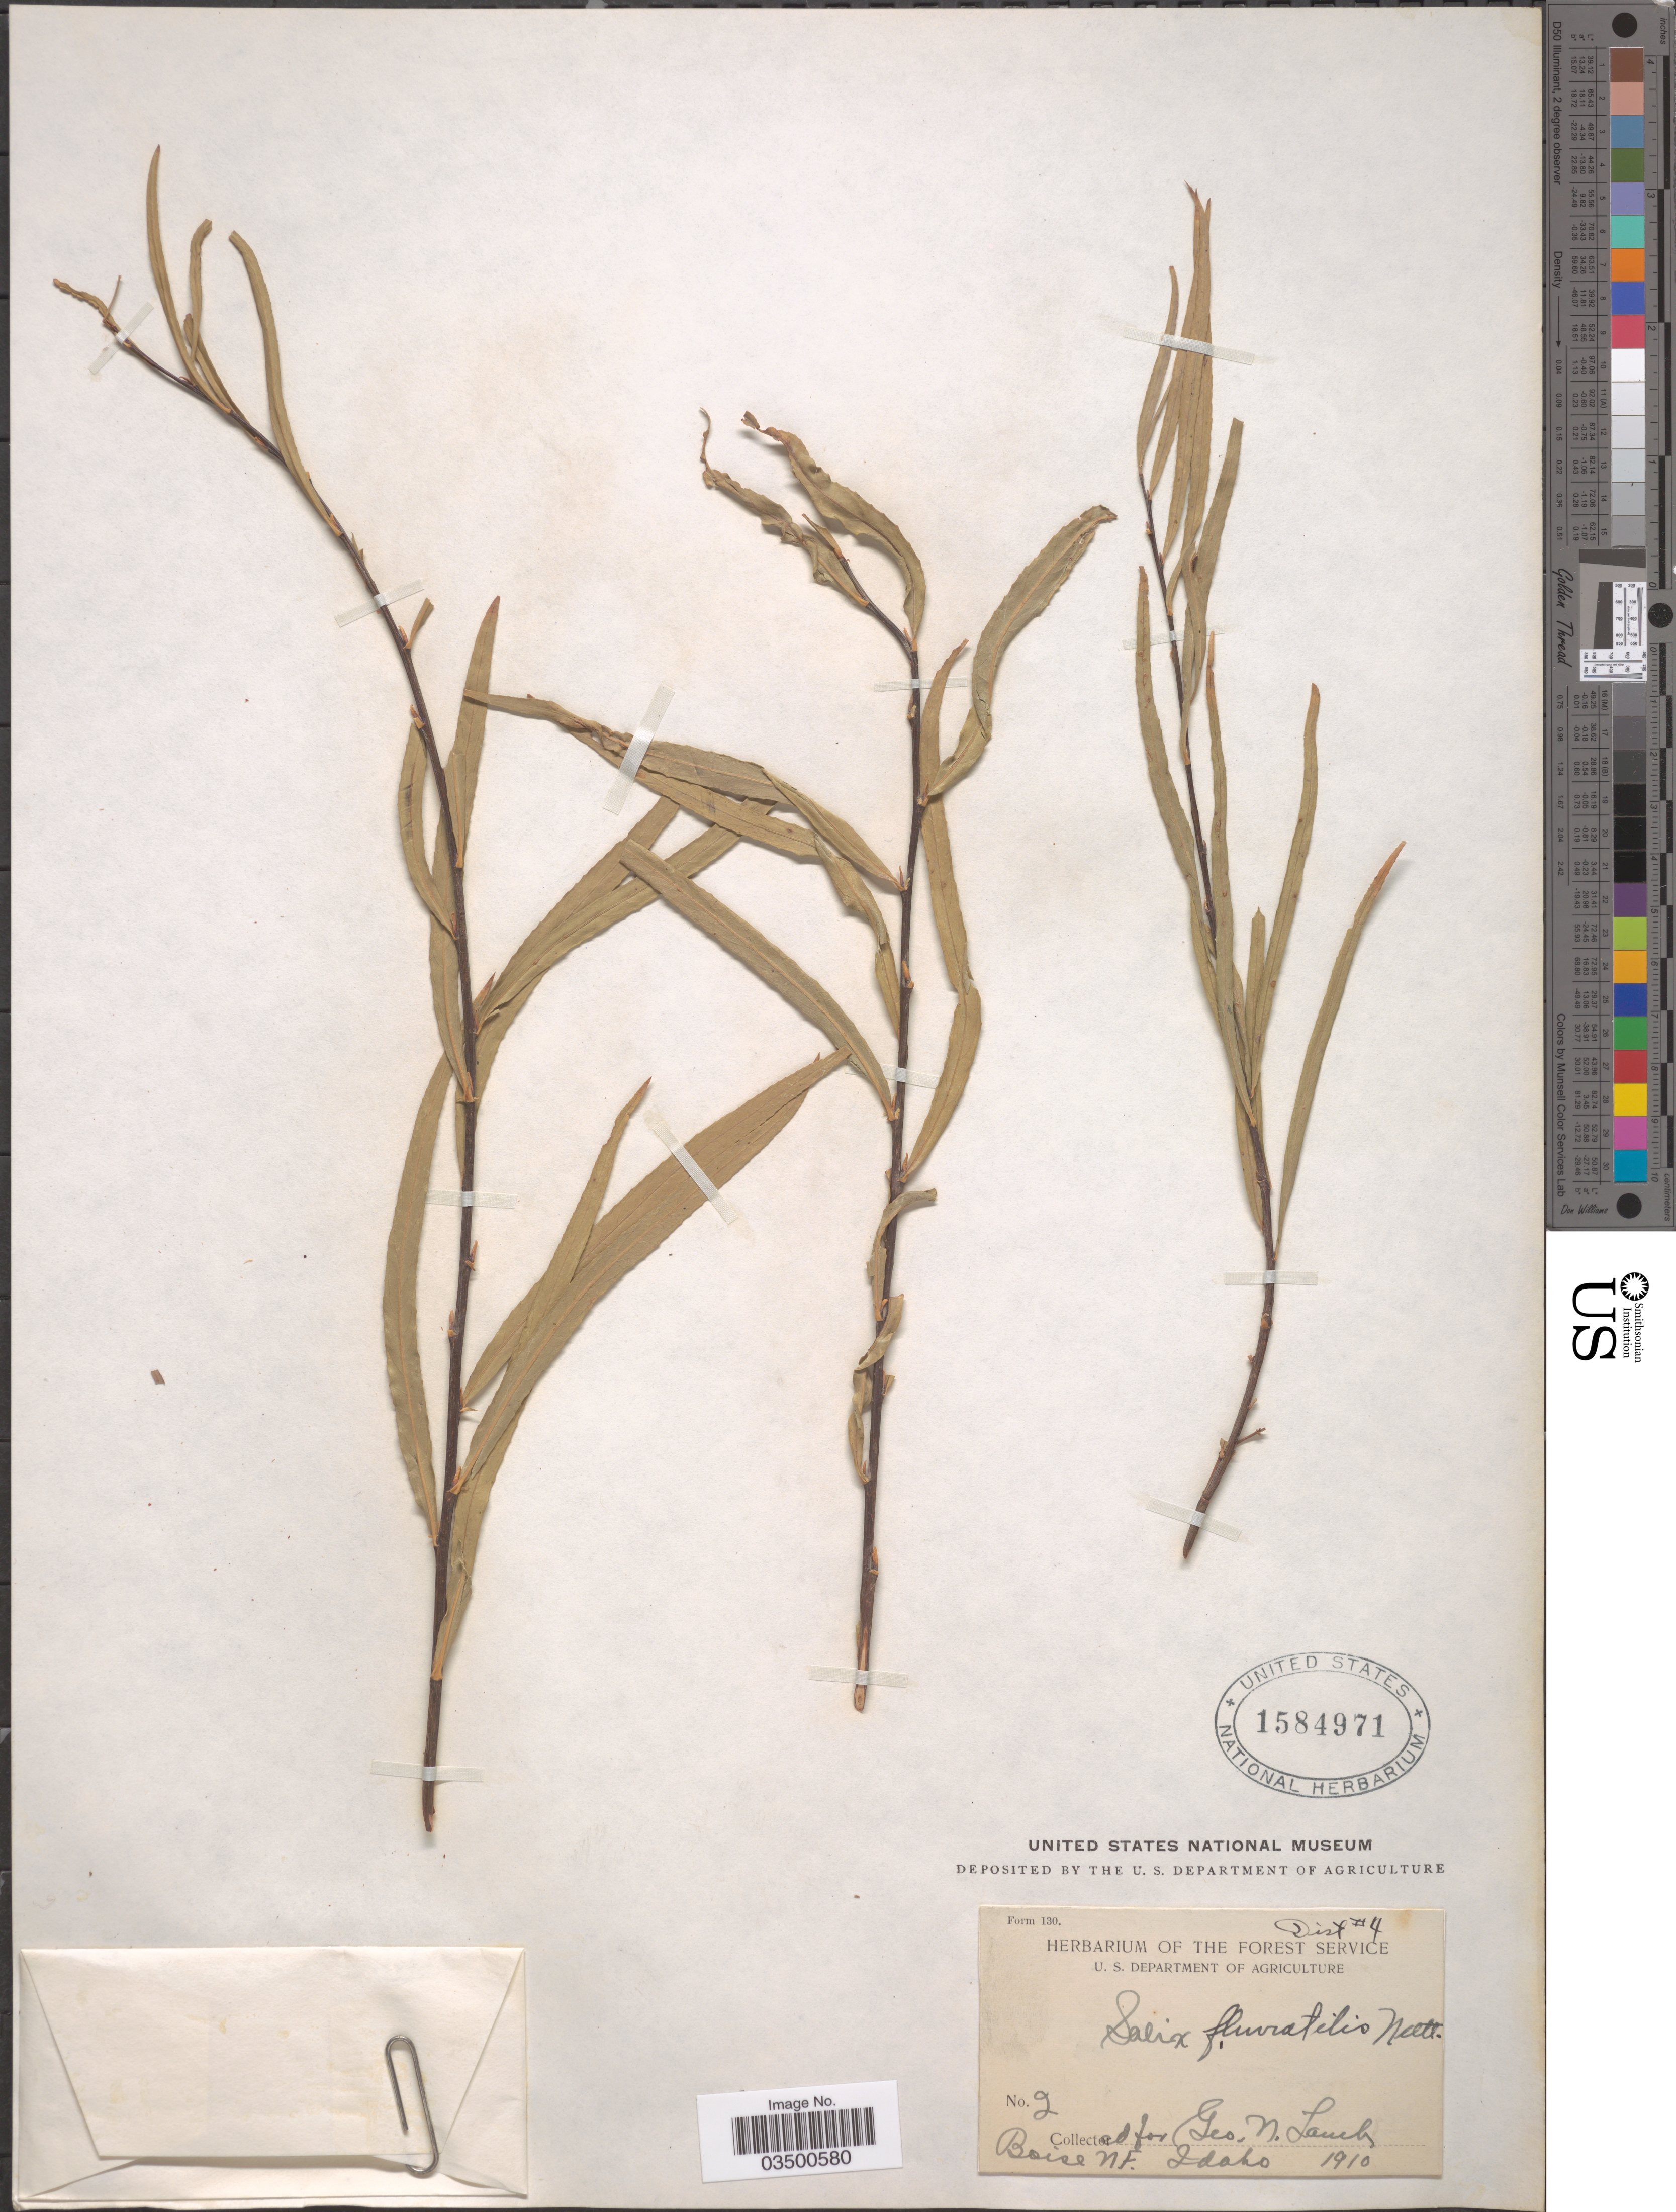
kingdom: Plantae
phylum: Tracheophyta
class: Magnoliopsida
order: Malpighiales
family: Salicaceae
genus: Salix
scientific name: Salix fluviatilis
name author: Nutt.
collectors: Ex herb. of the Forest Service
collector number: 2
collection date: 1910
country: United States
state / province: Idaho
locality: Dist #4. Boise N.F.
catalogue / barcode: US 1584971